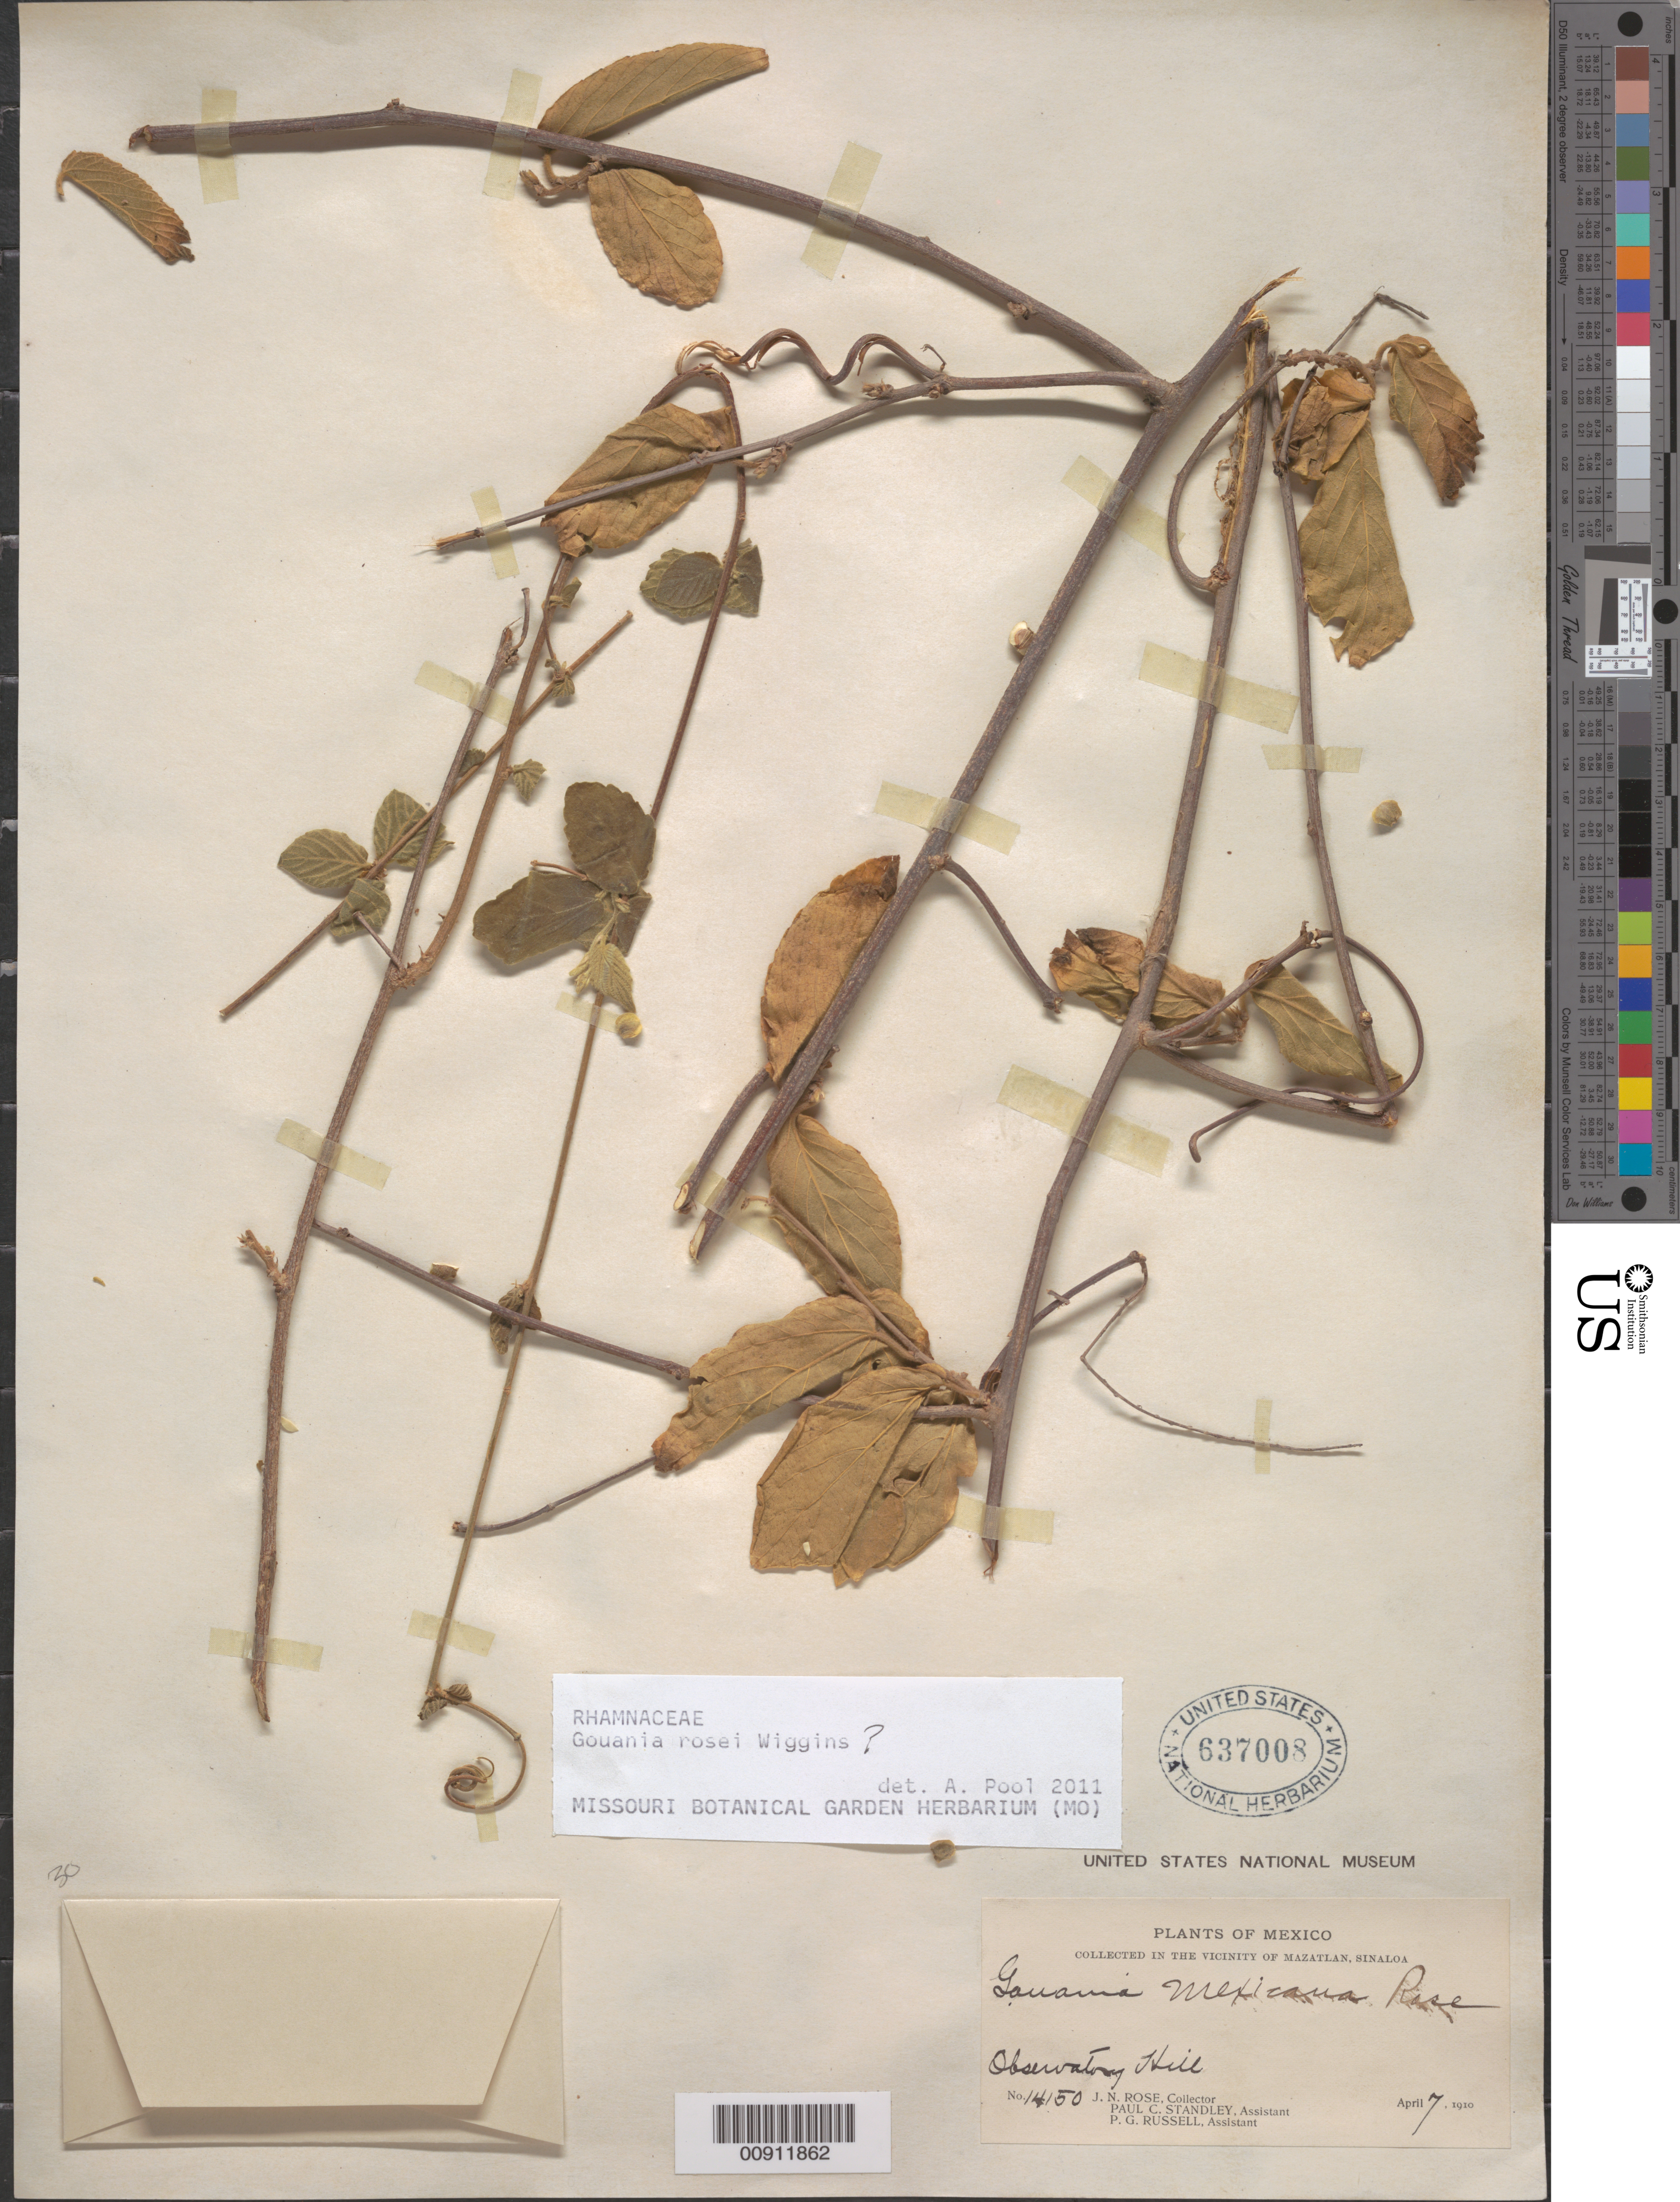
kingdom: Plantae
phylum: Tracheophyta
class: Magnoliopsida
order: Rosales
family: Rhamnaceae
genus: Gouania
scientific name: Gouania rosei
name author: Wiggins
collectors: J. N. Rose, P. C. Standley & P. G. Russell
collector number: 14150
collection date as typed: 07 Apr 1910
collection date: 1910-04-07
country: Mexico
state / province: Sinaloa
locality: Observatory Hill. Vicinity of Mazatlan, Sinaloa.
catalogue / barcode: US 637008